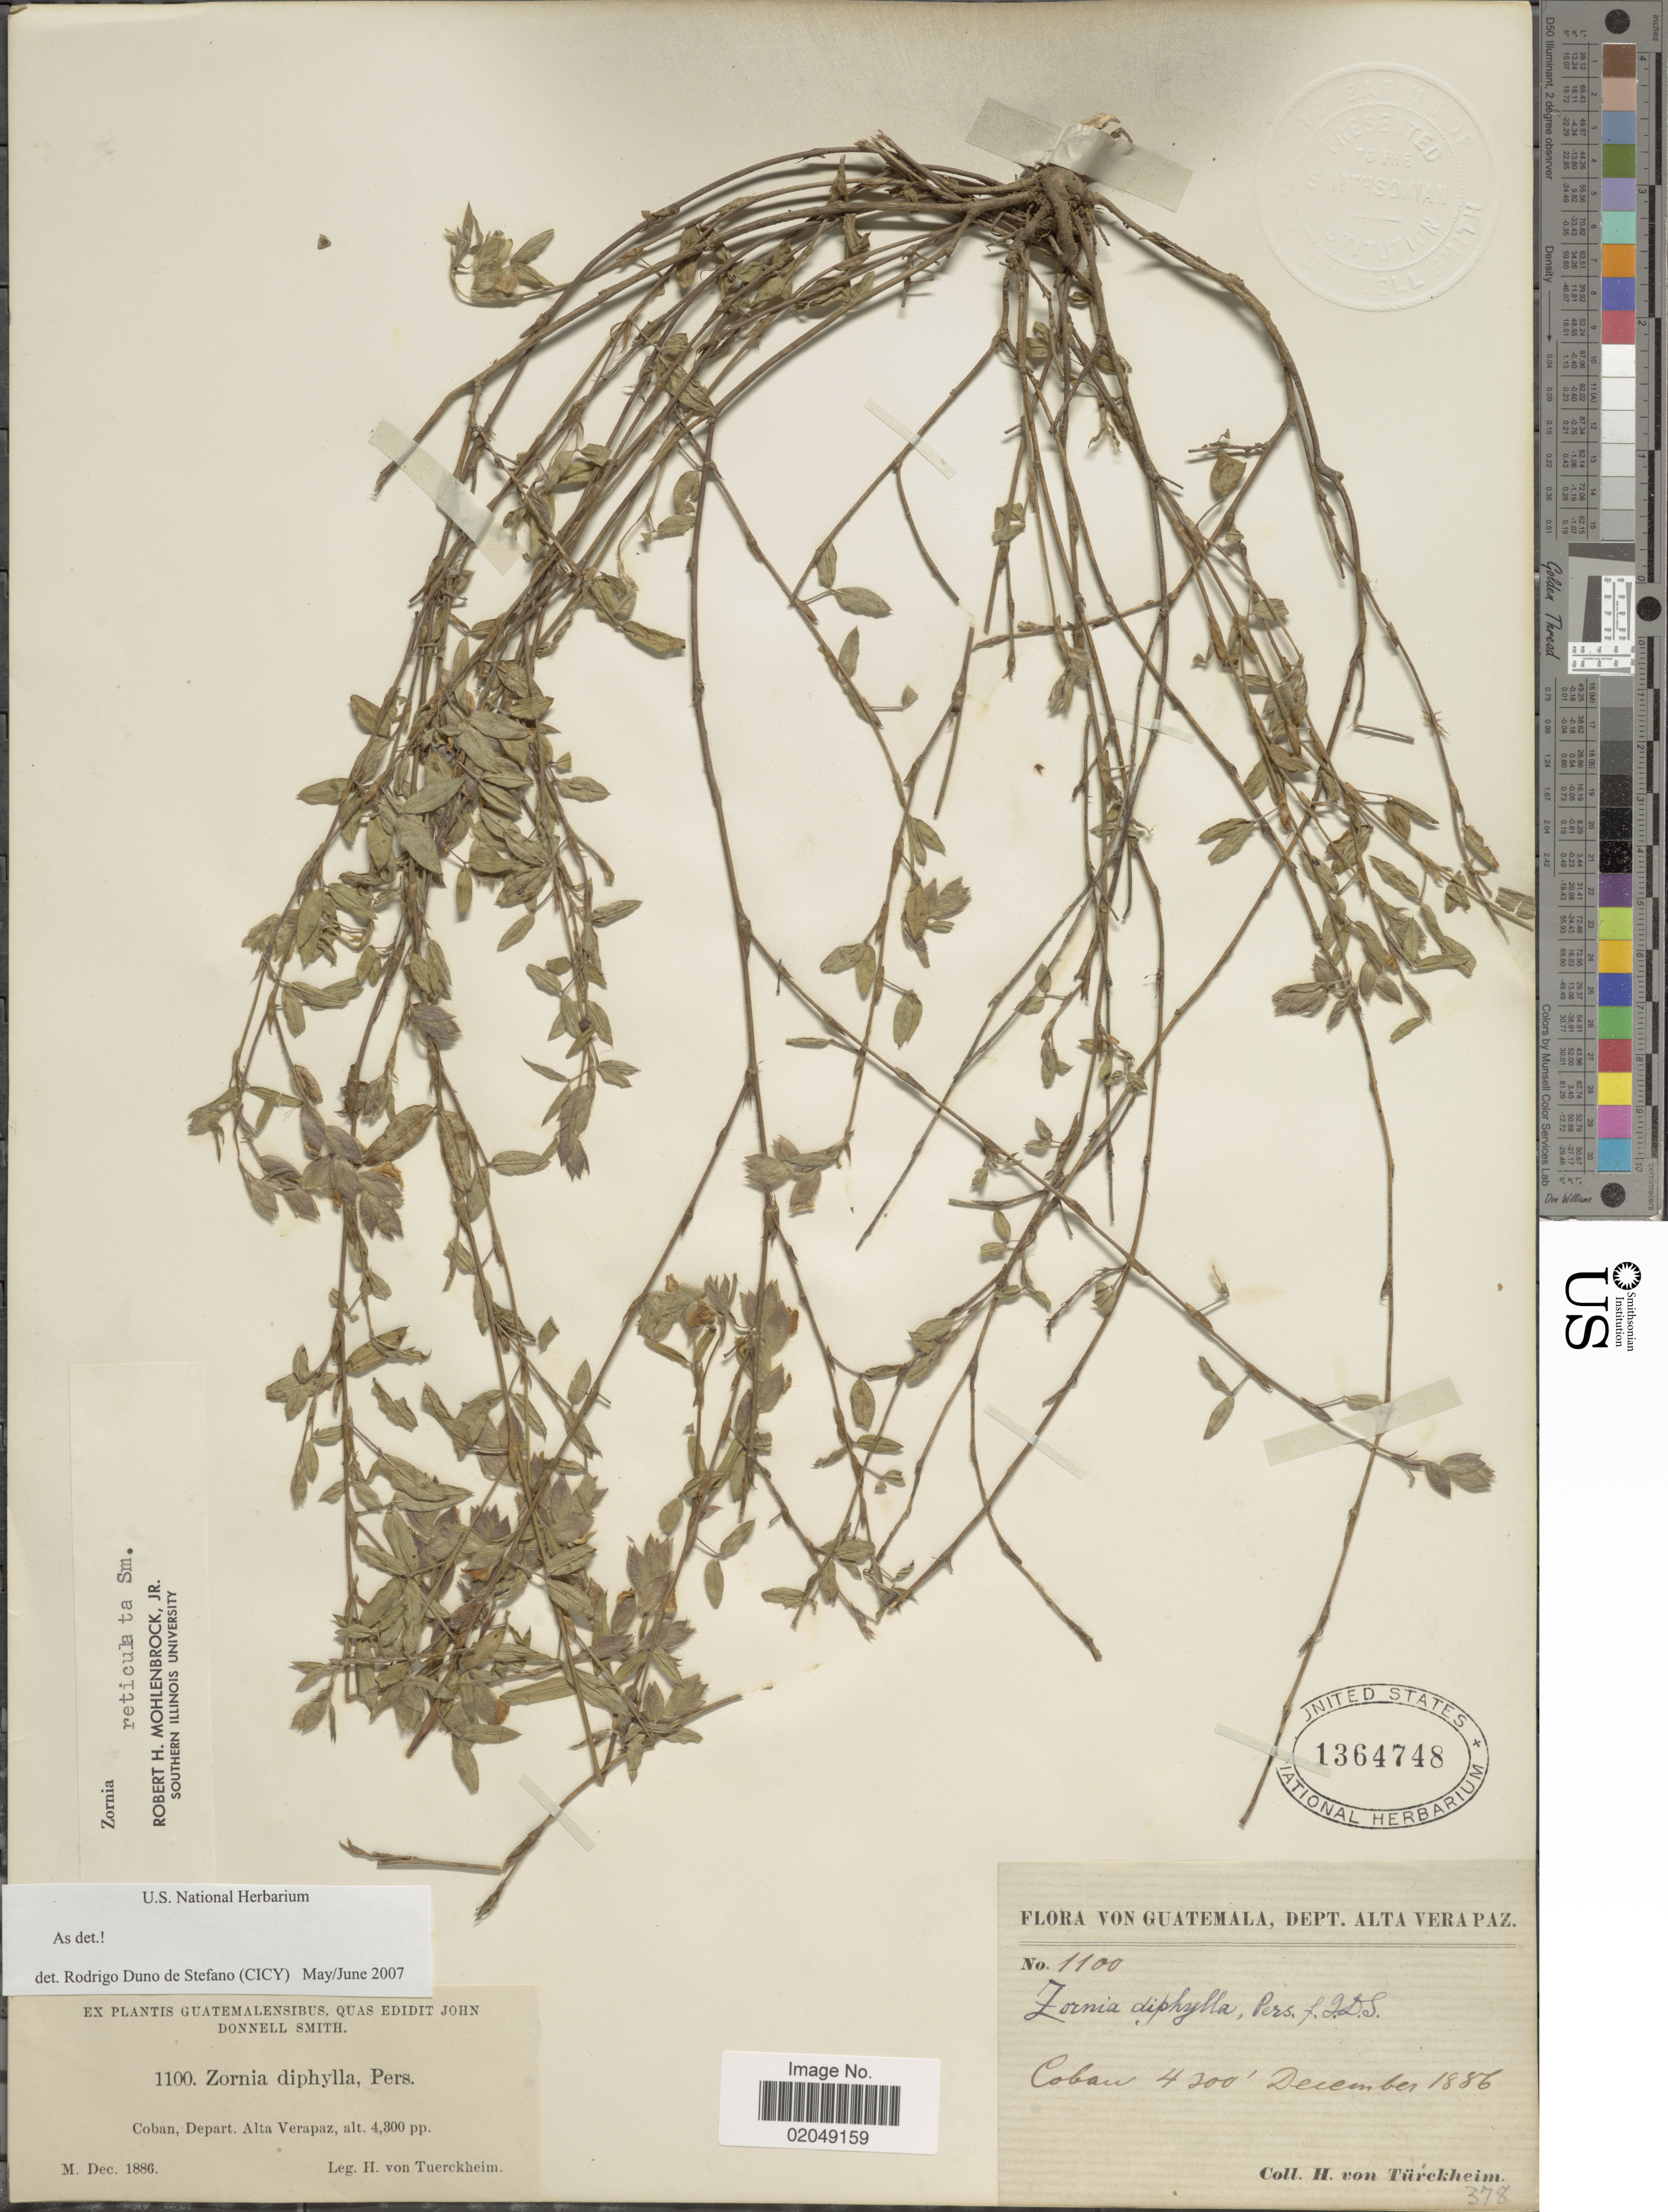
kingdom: Plantae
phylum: Tracheophyta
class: Magnoliopsida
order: Fabales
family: Fabaceae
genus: Zornia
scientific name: Zornia reticulata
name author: Sm.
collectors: H. von Türckheim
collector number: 1100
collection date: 1886-12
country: Guatemala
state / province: Alta Verapaz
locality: Coban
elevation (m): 1311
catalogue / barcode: US 1364748